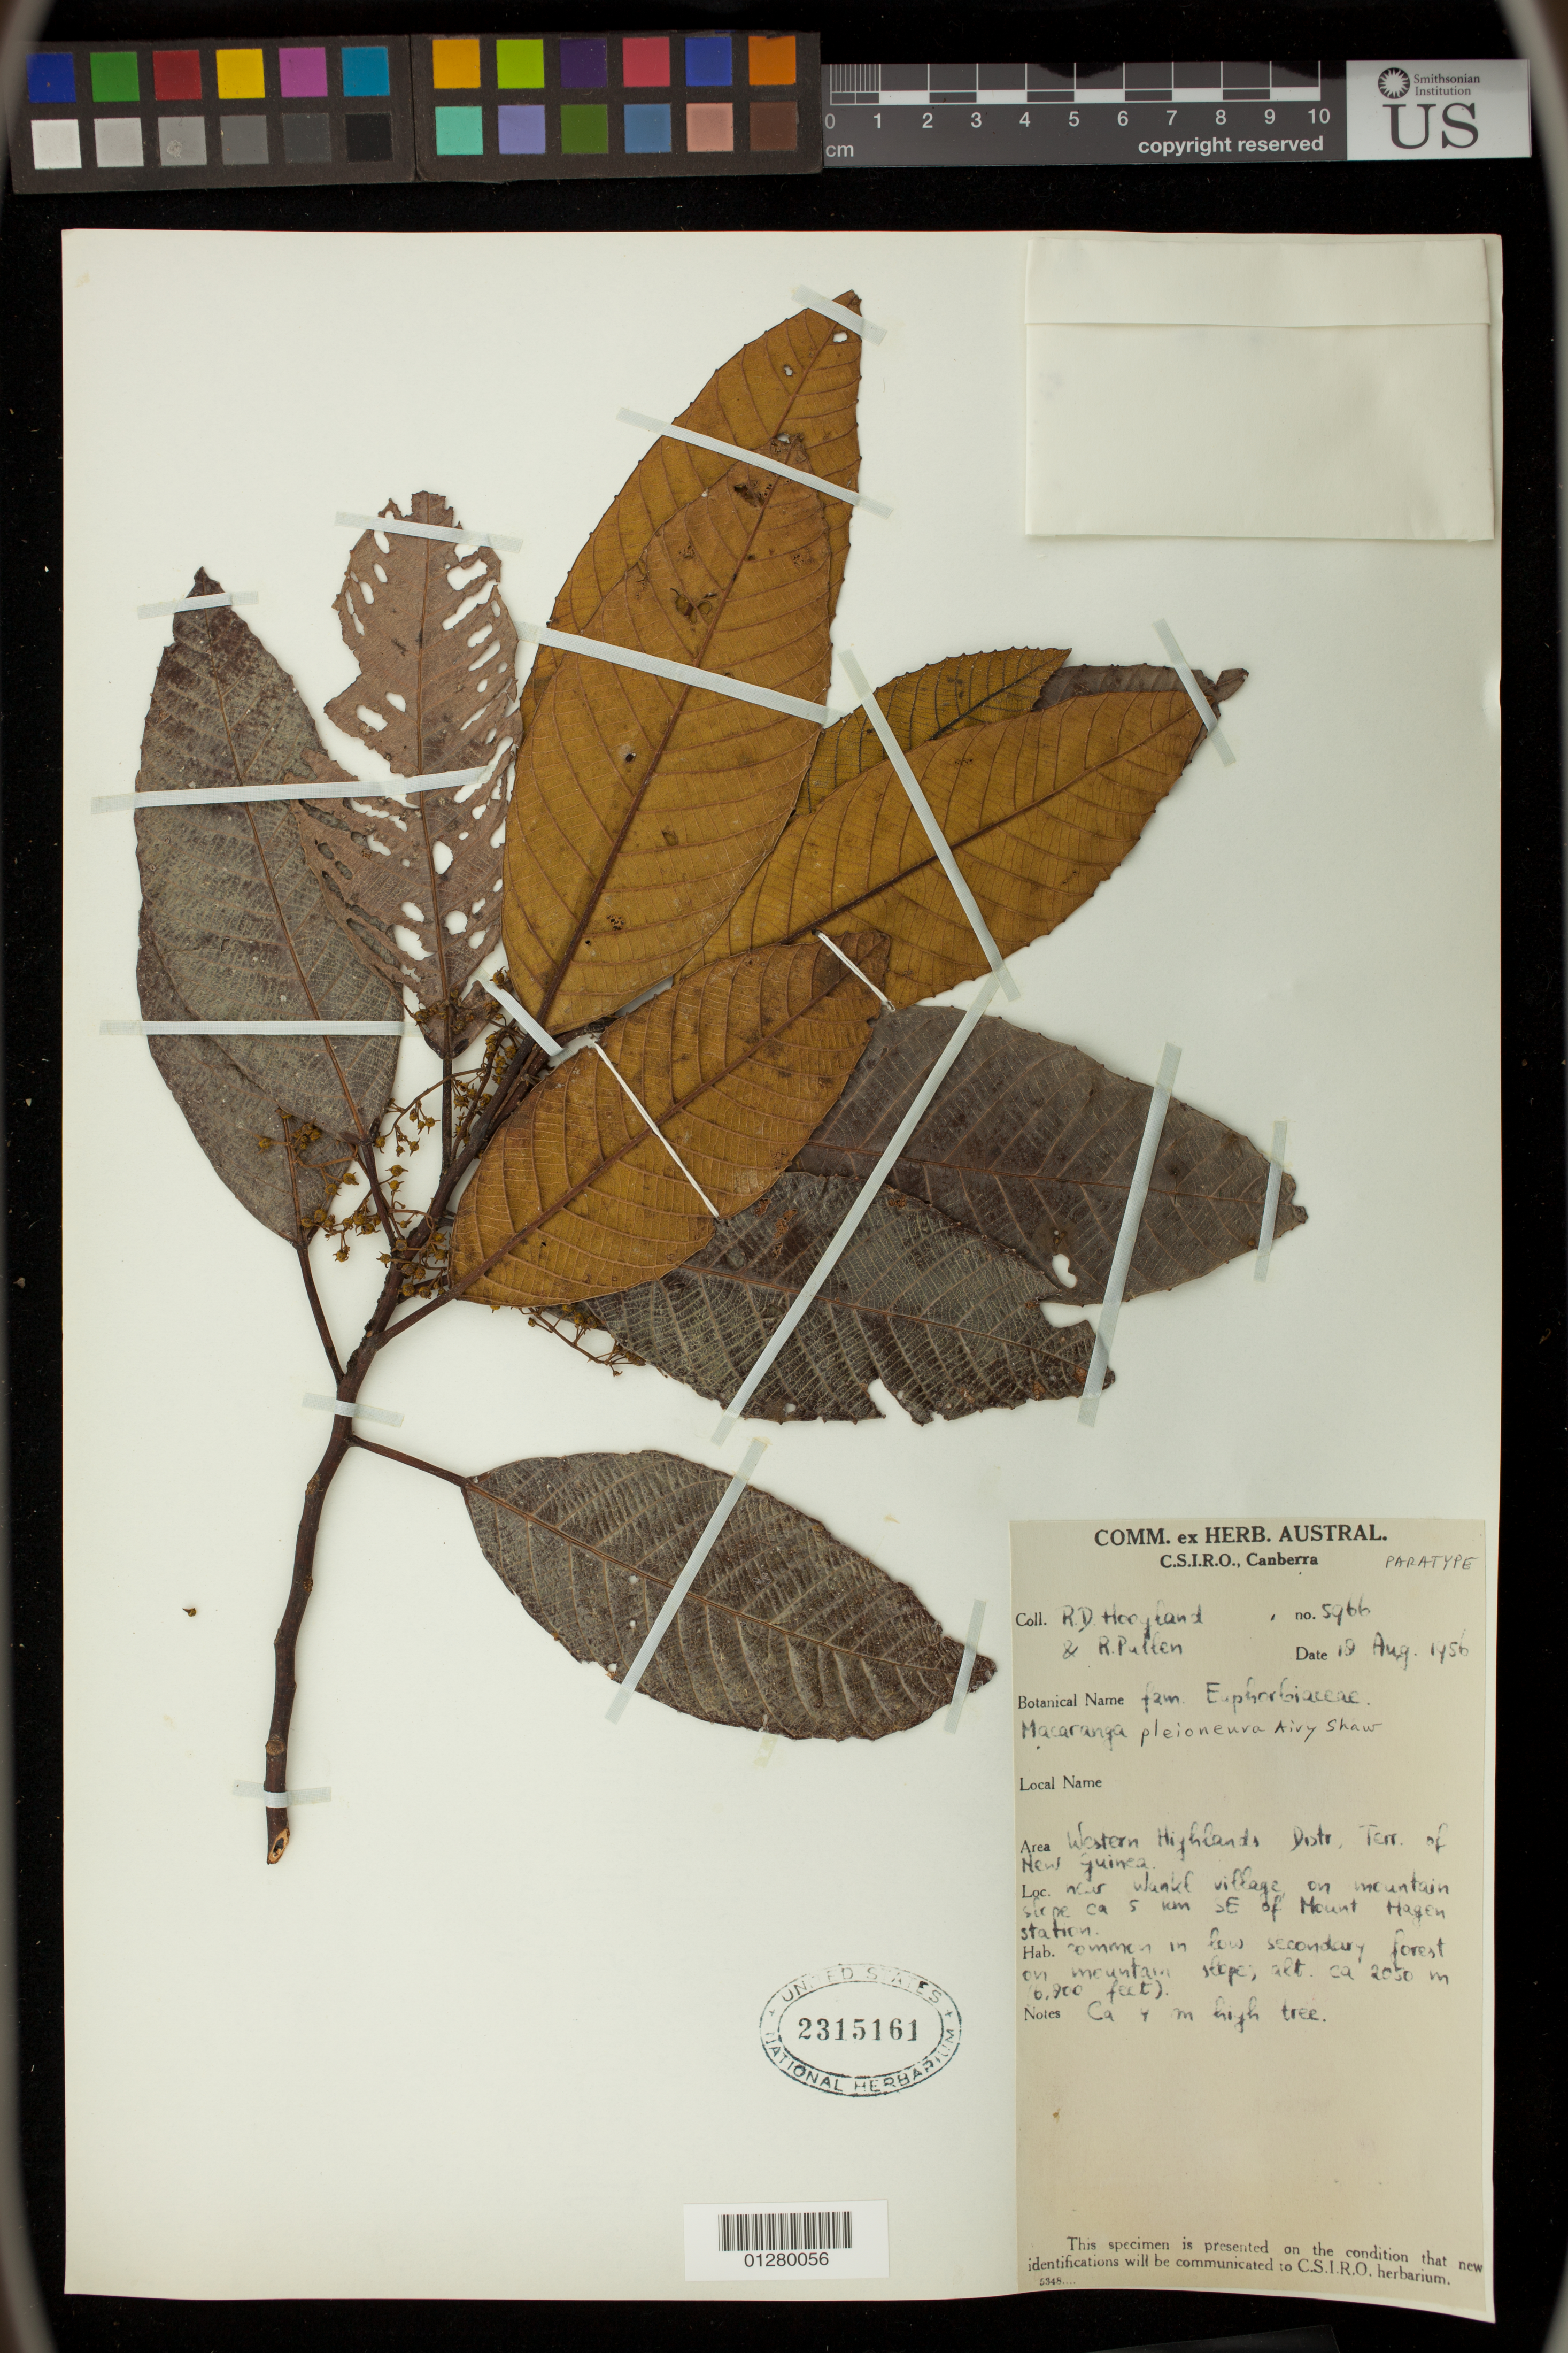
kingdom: Plantae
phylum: Tracheophyta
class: Magnoliopsida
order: Malpighiales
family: Euphorbiaceae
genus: Macaranga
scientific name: Macaranga pleioneura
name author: Airy Shaw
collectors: R. D. Hoogland & R. Pullen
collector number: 5966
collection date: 1956-08-18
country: Papua New Guinea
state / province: Western Highlands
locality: Near Wankl village, on mountain slope ca 5 km SE of Mount Hagen station.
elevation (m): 2050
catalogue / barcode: US 2315161